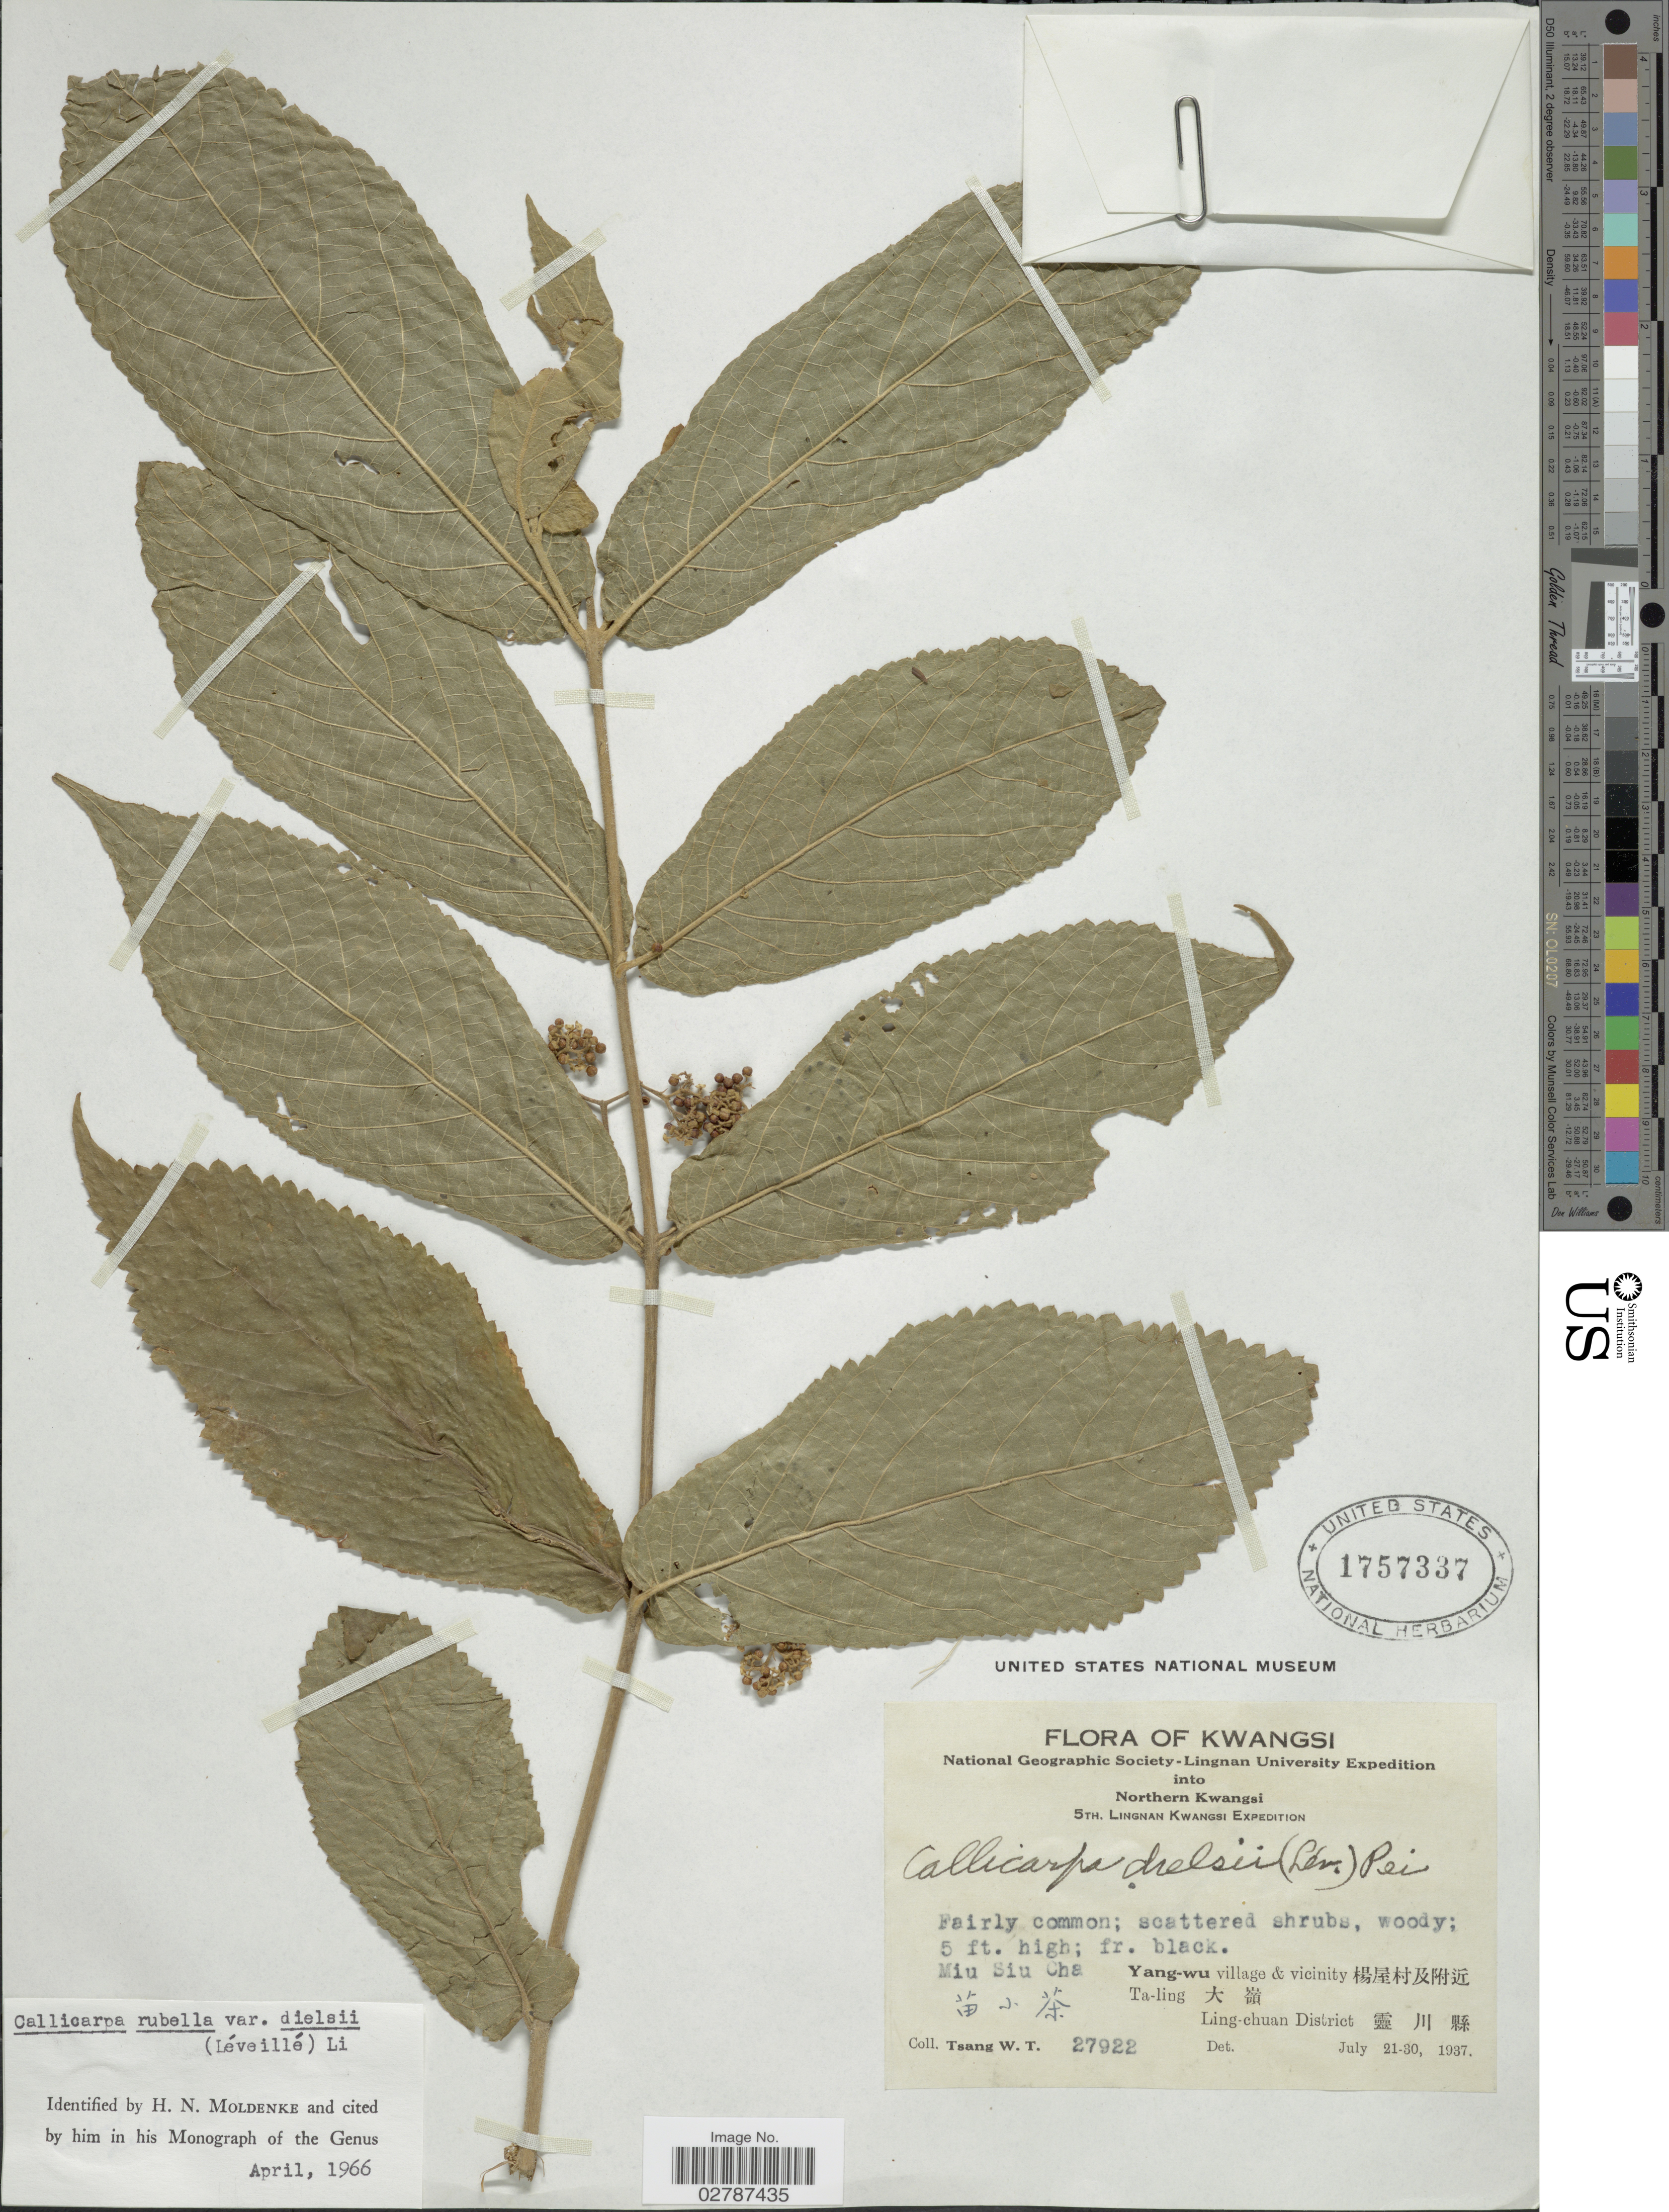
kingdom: Plantae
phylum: Tracheophyta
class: Magnoliopsida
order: Lamiales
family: Lamiaceae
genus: Callicarpa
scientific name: Callicarpa rubella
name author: Lindl.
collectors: W. T. Tsang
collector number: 27922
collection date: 1937-07-21/1937-07-30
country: China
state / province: Guangxi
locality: Kwangsi. Northern Kwangsi. Miu Siu Cha. Yang-wu village & vicinity X. Ta-ling X. Ling-Chuan District X.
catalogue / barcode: US 1757337